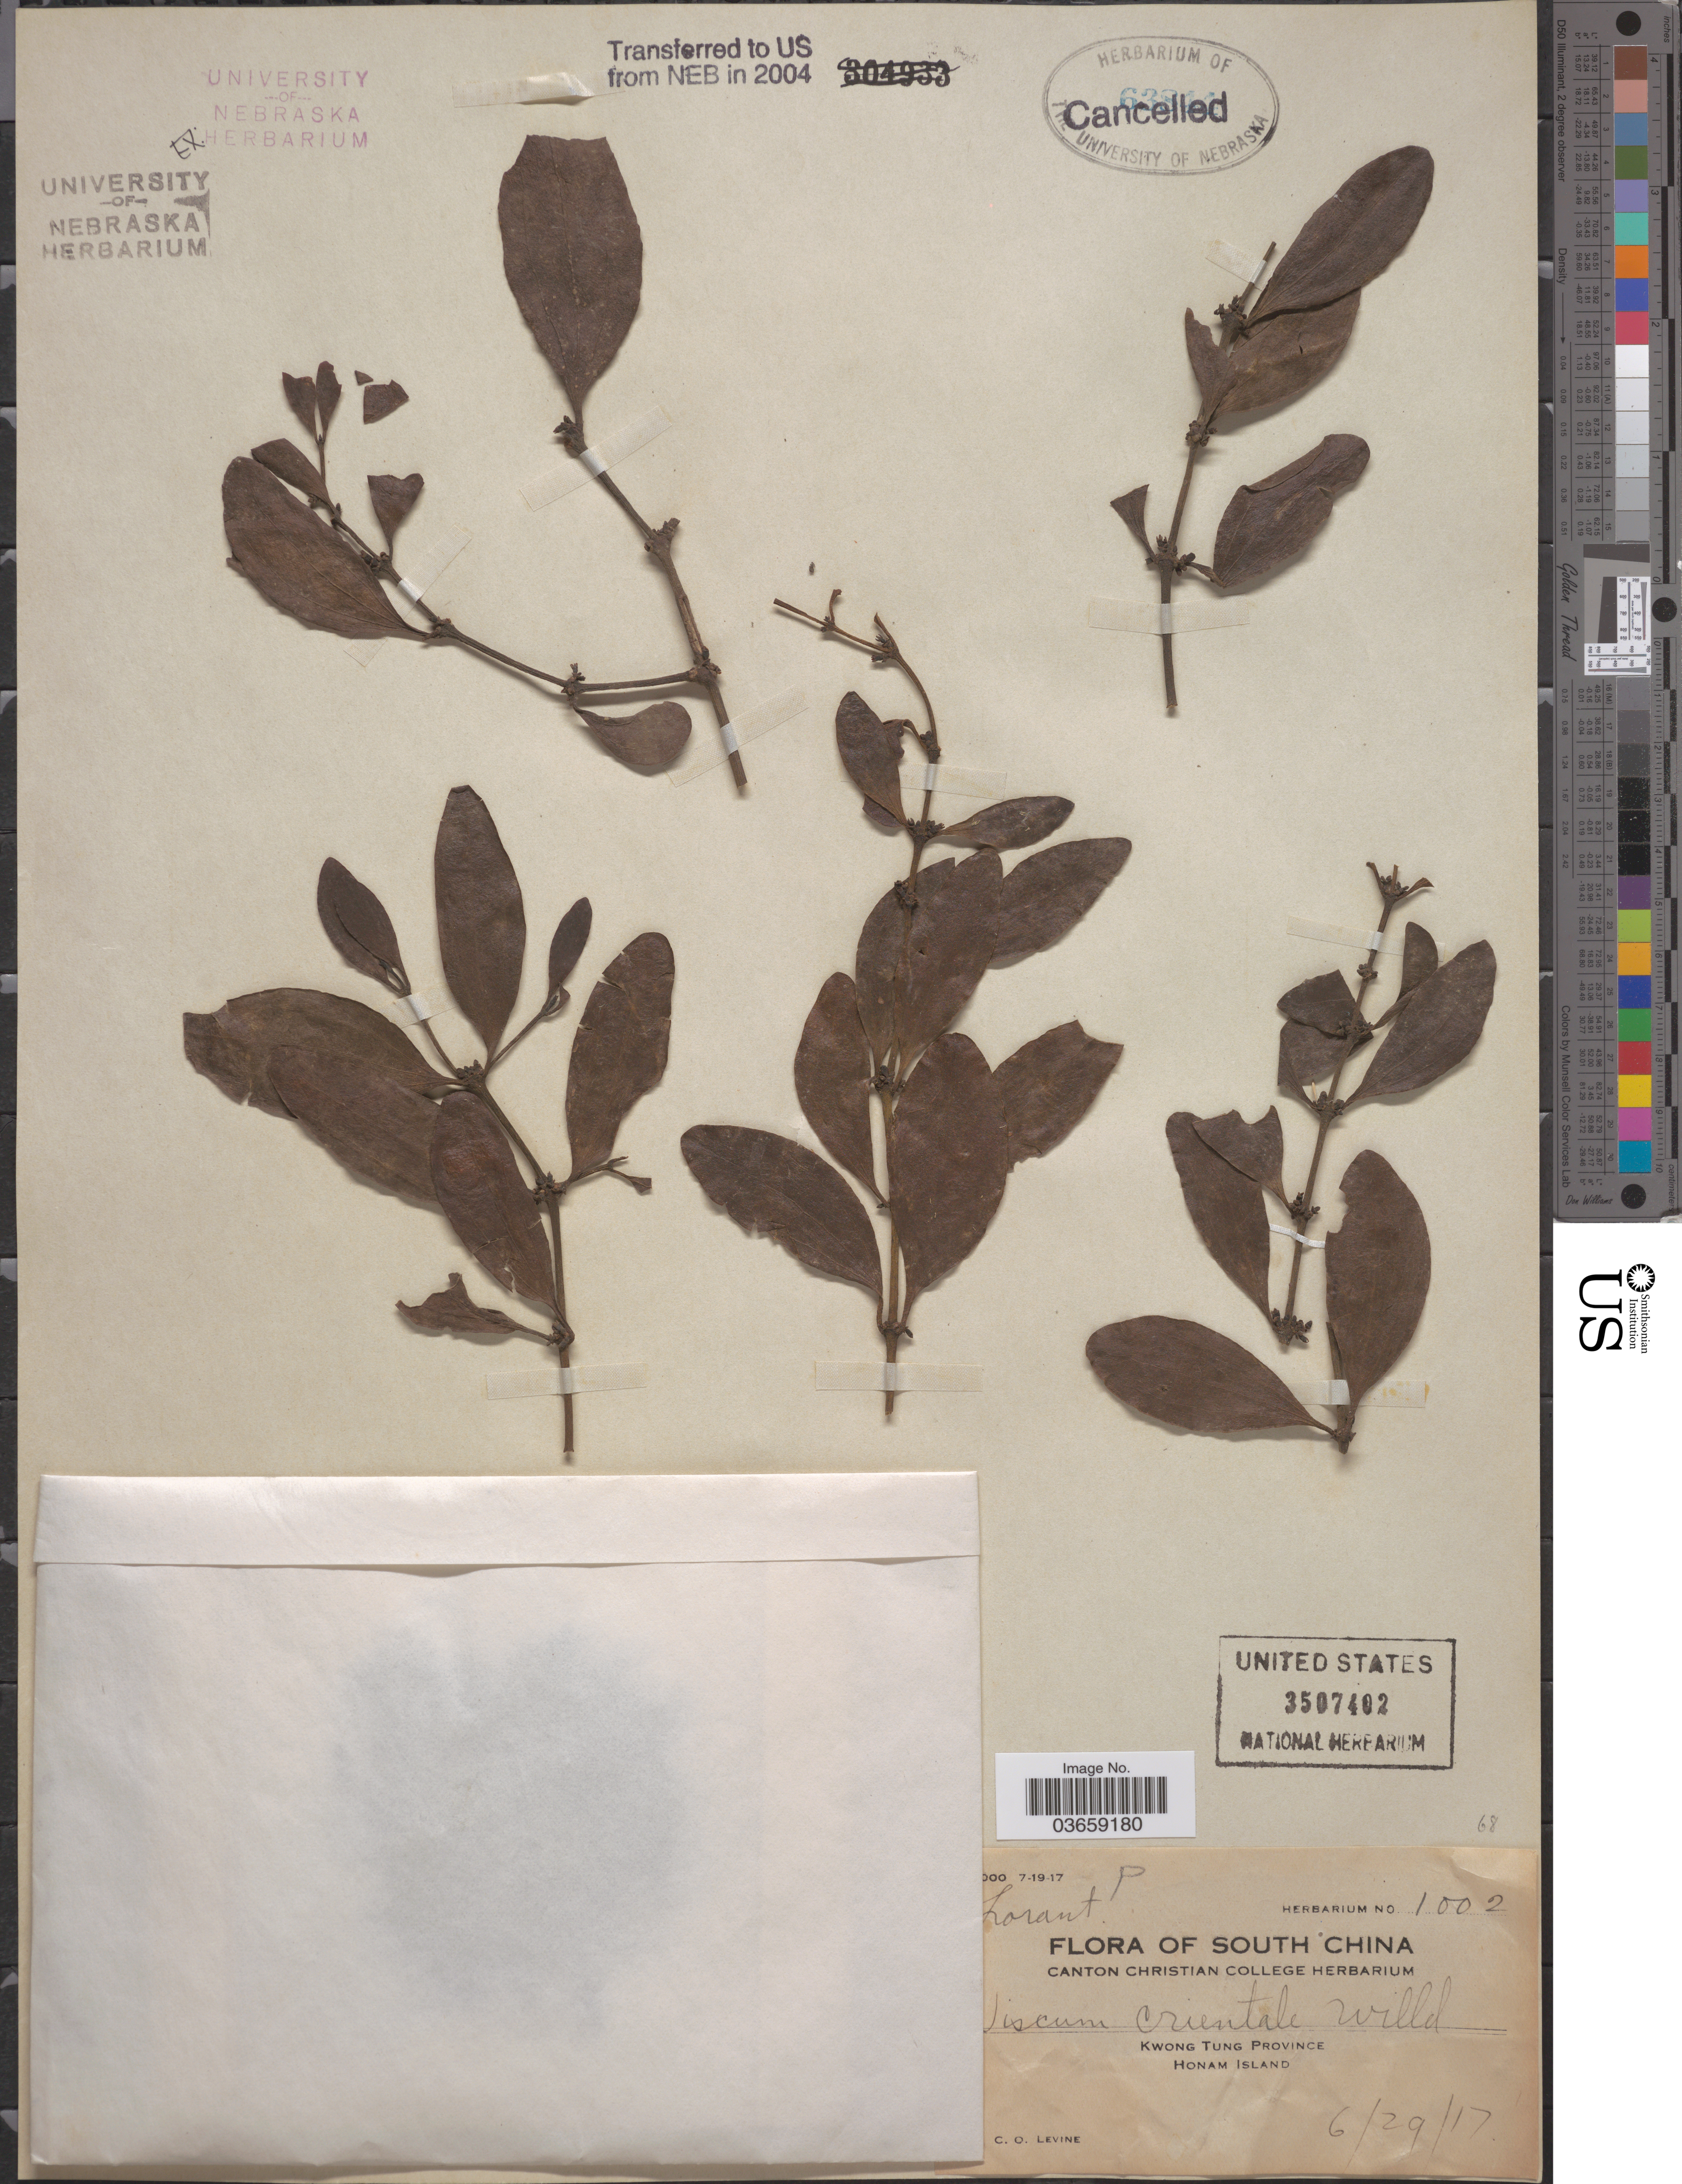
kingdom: Plantae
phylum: Tracheophyta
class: Magnoliopsida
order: Santalales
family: Viscaceae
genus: Viscum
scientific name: Viscum orientale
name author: DC.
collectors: C. O. Levine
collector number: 1002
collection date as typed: Transcribed d/m/y: 29/6/17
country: China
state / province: Guangdong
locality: South China. Kwong Tung Province. Honam Island.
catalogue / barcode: US 3507402